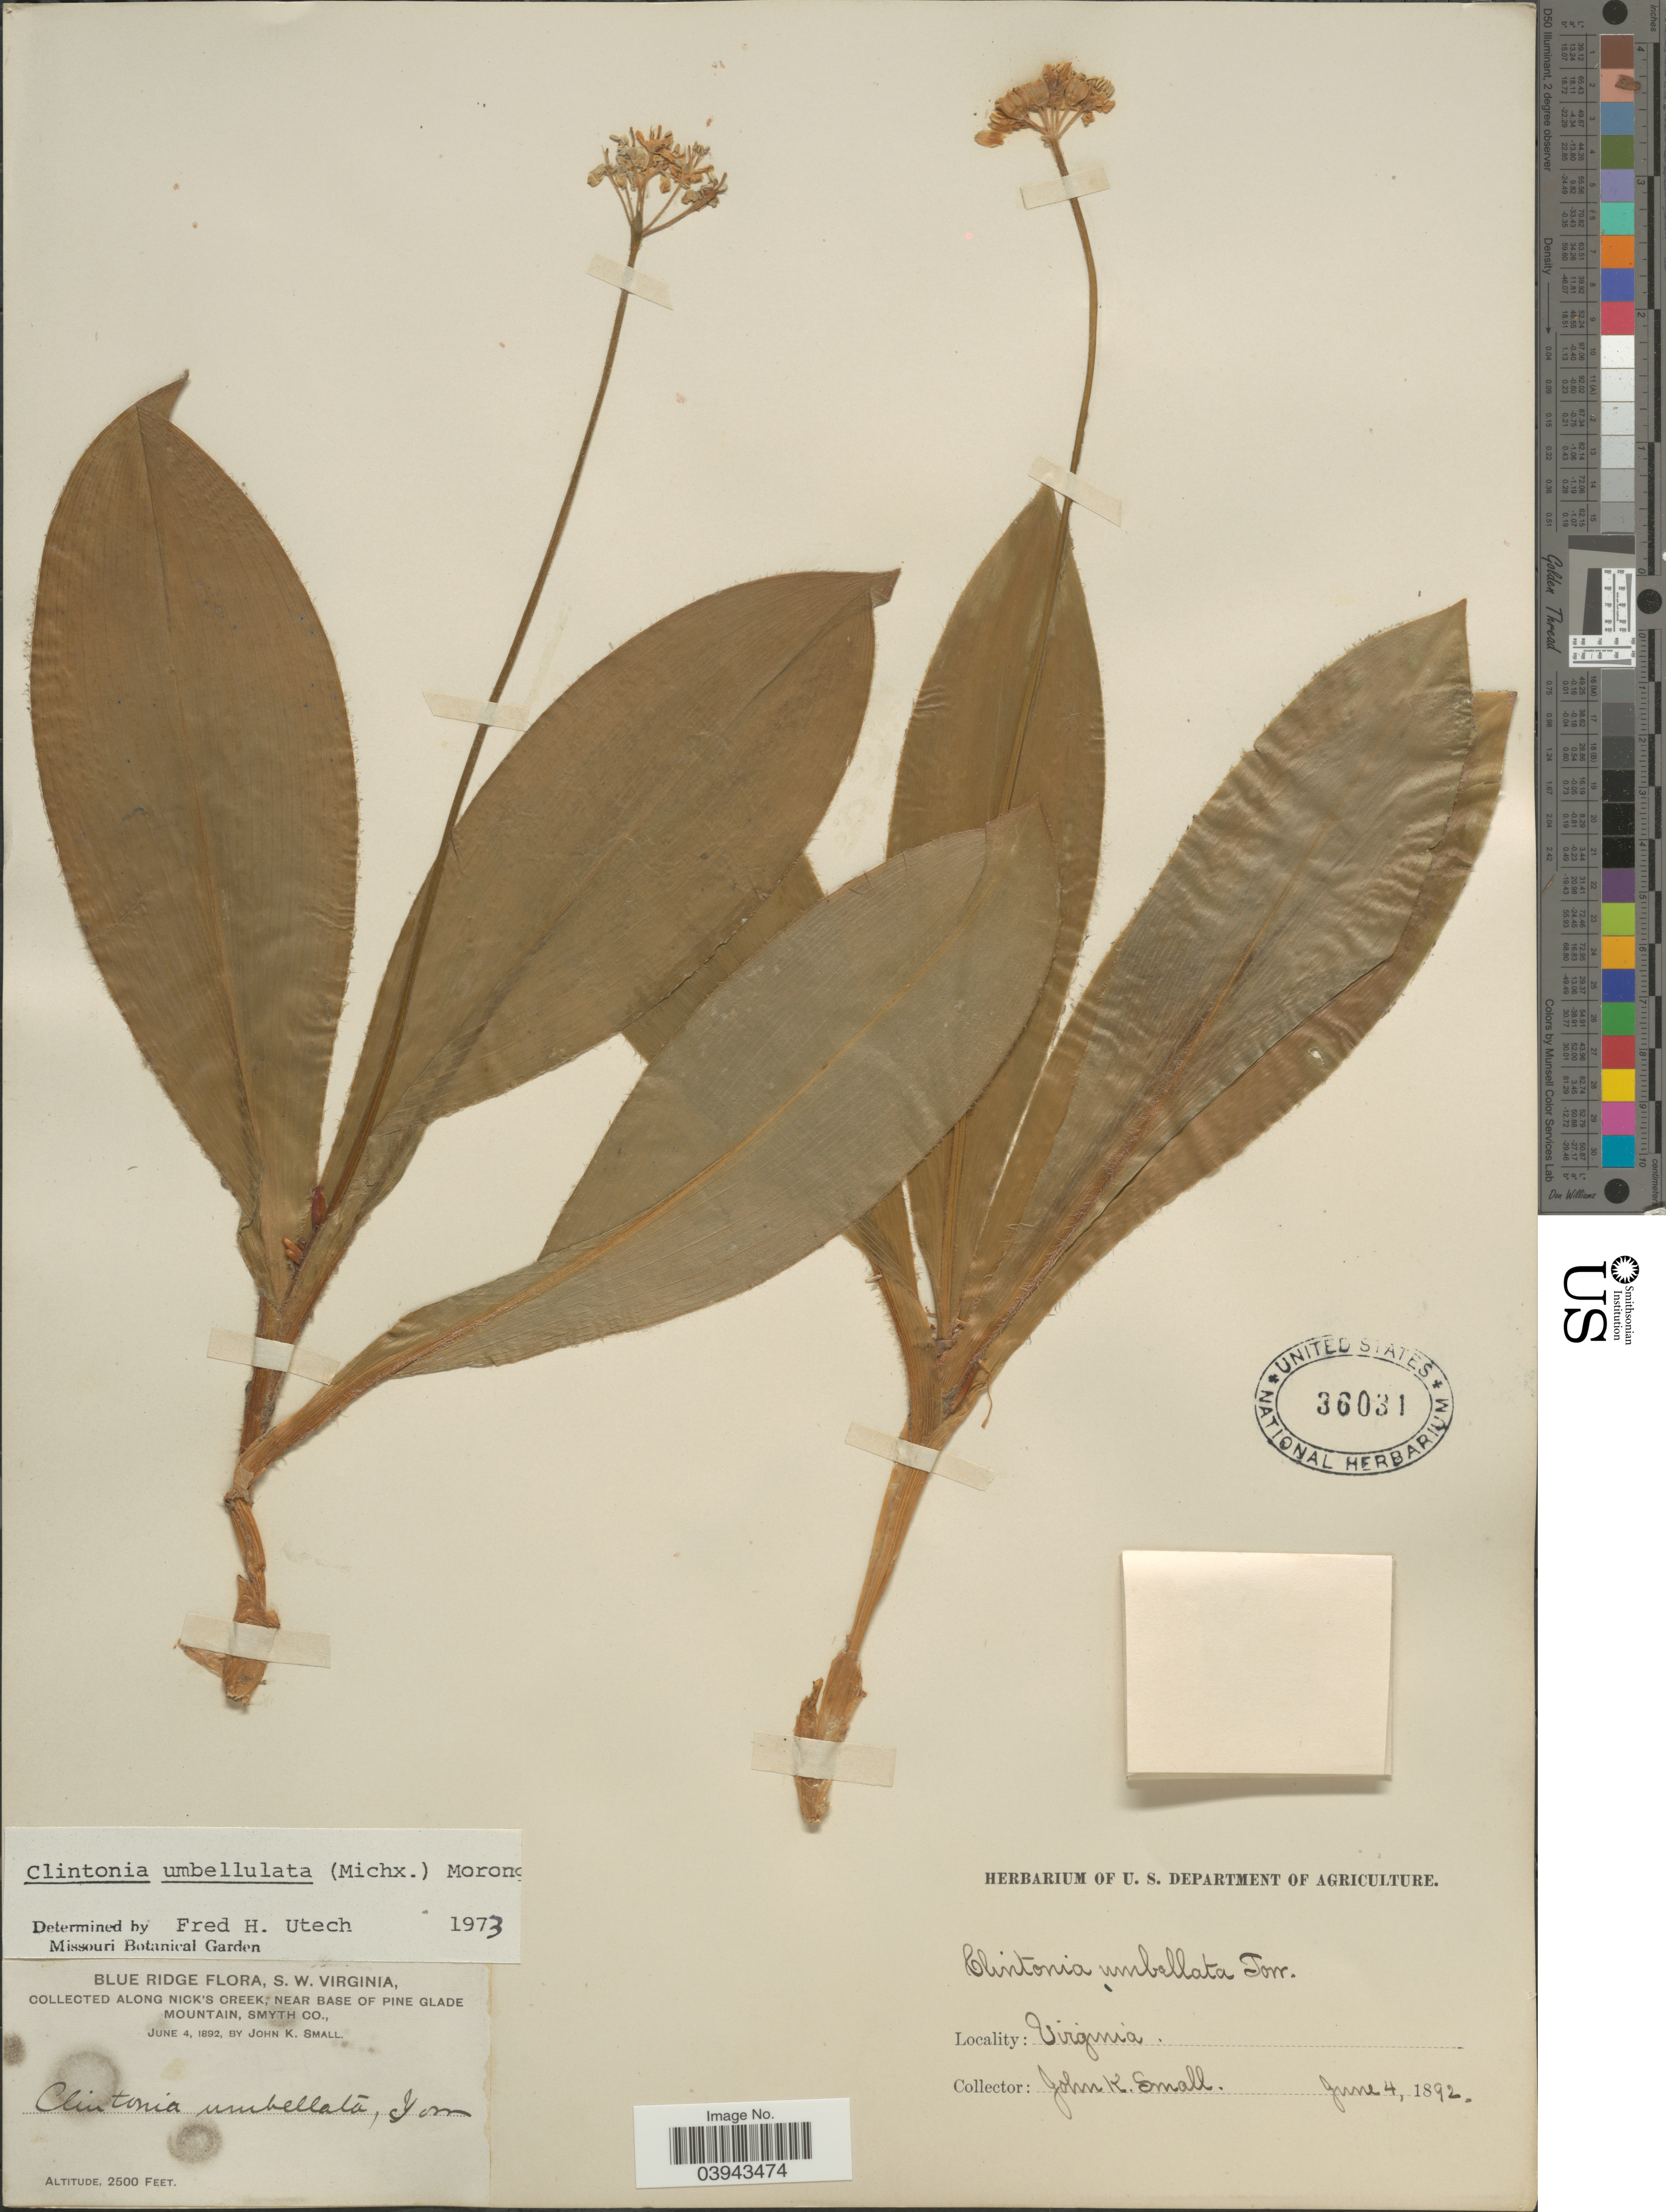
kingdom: Plantae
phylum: Tracheophyta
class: Liliopsida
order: Liliales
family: Liliaceae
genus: Clintonia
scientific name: Clintonia umbellulata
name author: (Michx.) Morong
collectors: J. K. Small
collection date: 1892-06-04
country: United States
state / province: Virginia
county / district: Smyth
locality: Blue Ridge, S.W. Virginia. Along Nick's Creek; near base of Pine Glade Mountain, Smyth Co.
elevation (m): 762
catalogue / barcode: US 36031